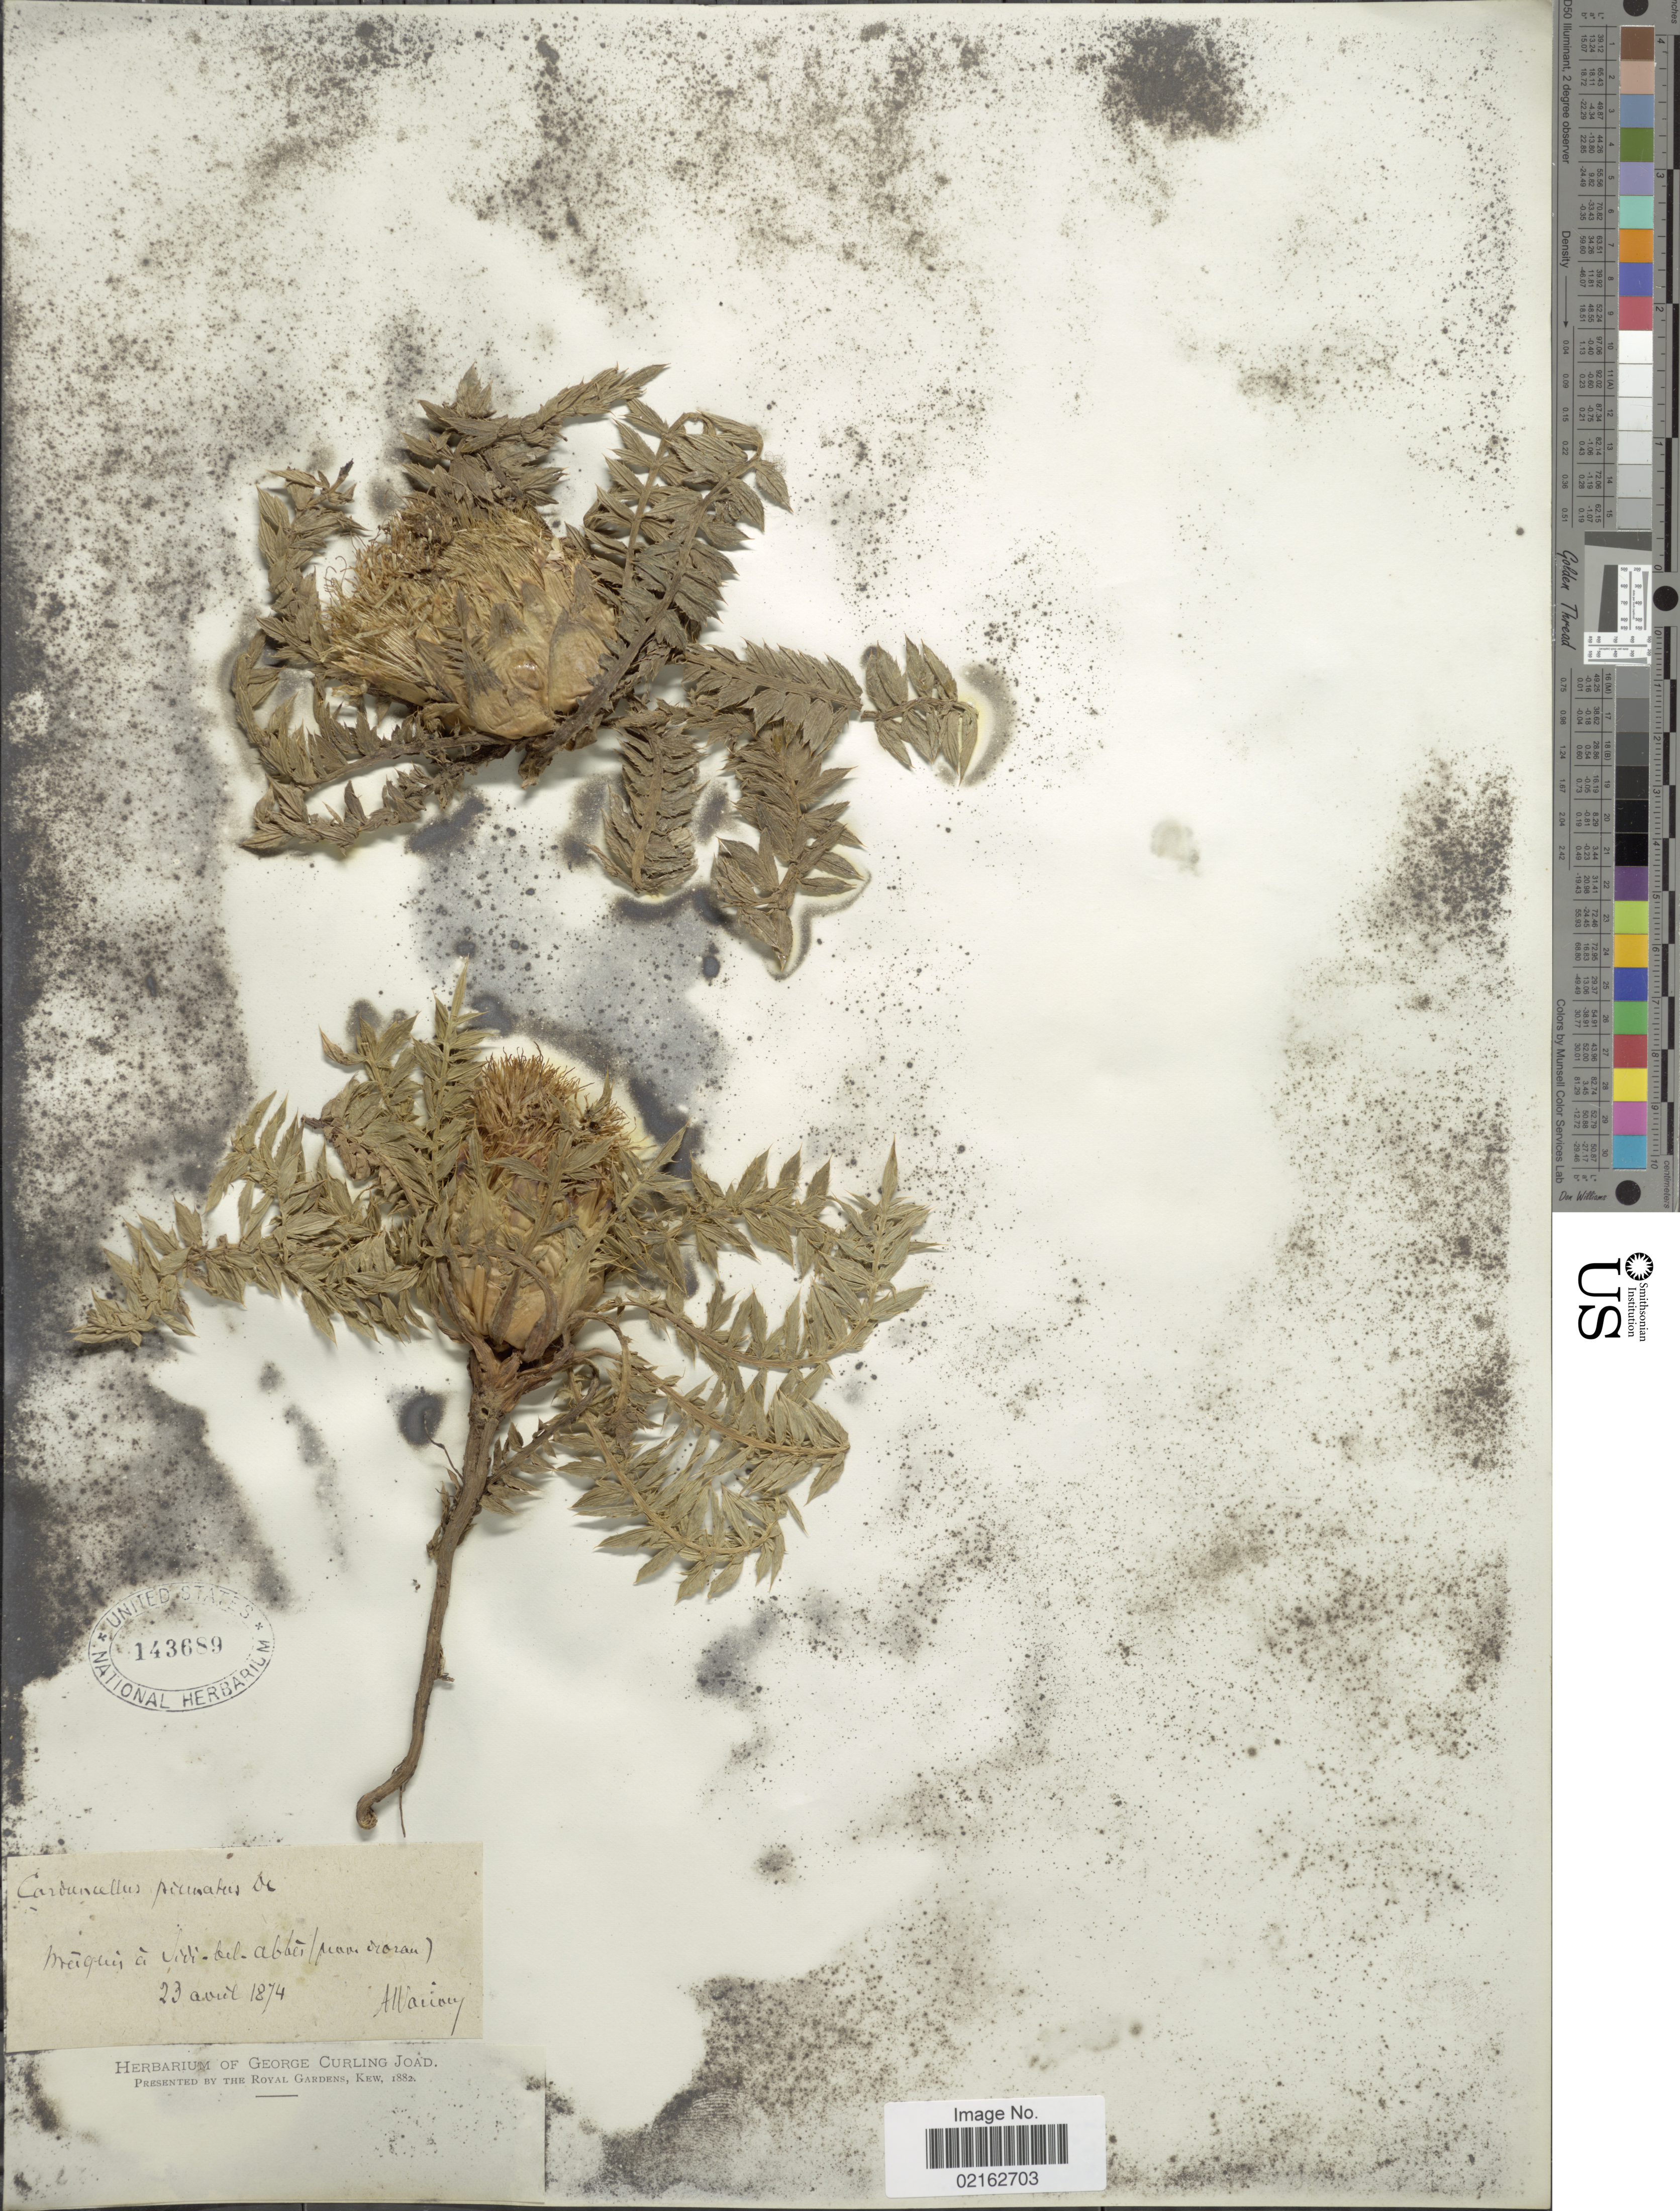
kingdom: Plantae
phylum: Tracheophyta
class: Magnoliopsida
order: Asterales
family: Asteraceae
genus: Carduncellus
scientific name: Carduncellus pinnatus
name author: DC.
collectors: A. Warion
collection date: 1874-04-23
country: Algeria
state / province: Oran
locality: Maquis a Sidi-bel-Abbes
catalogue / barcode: US 143689